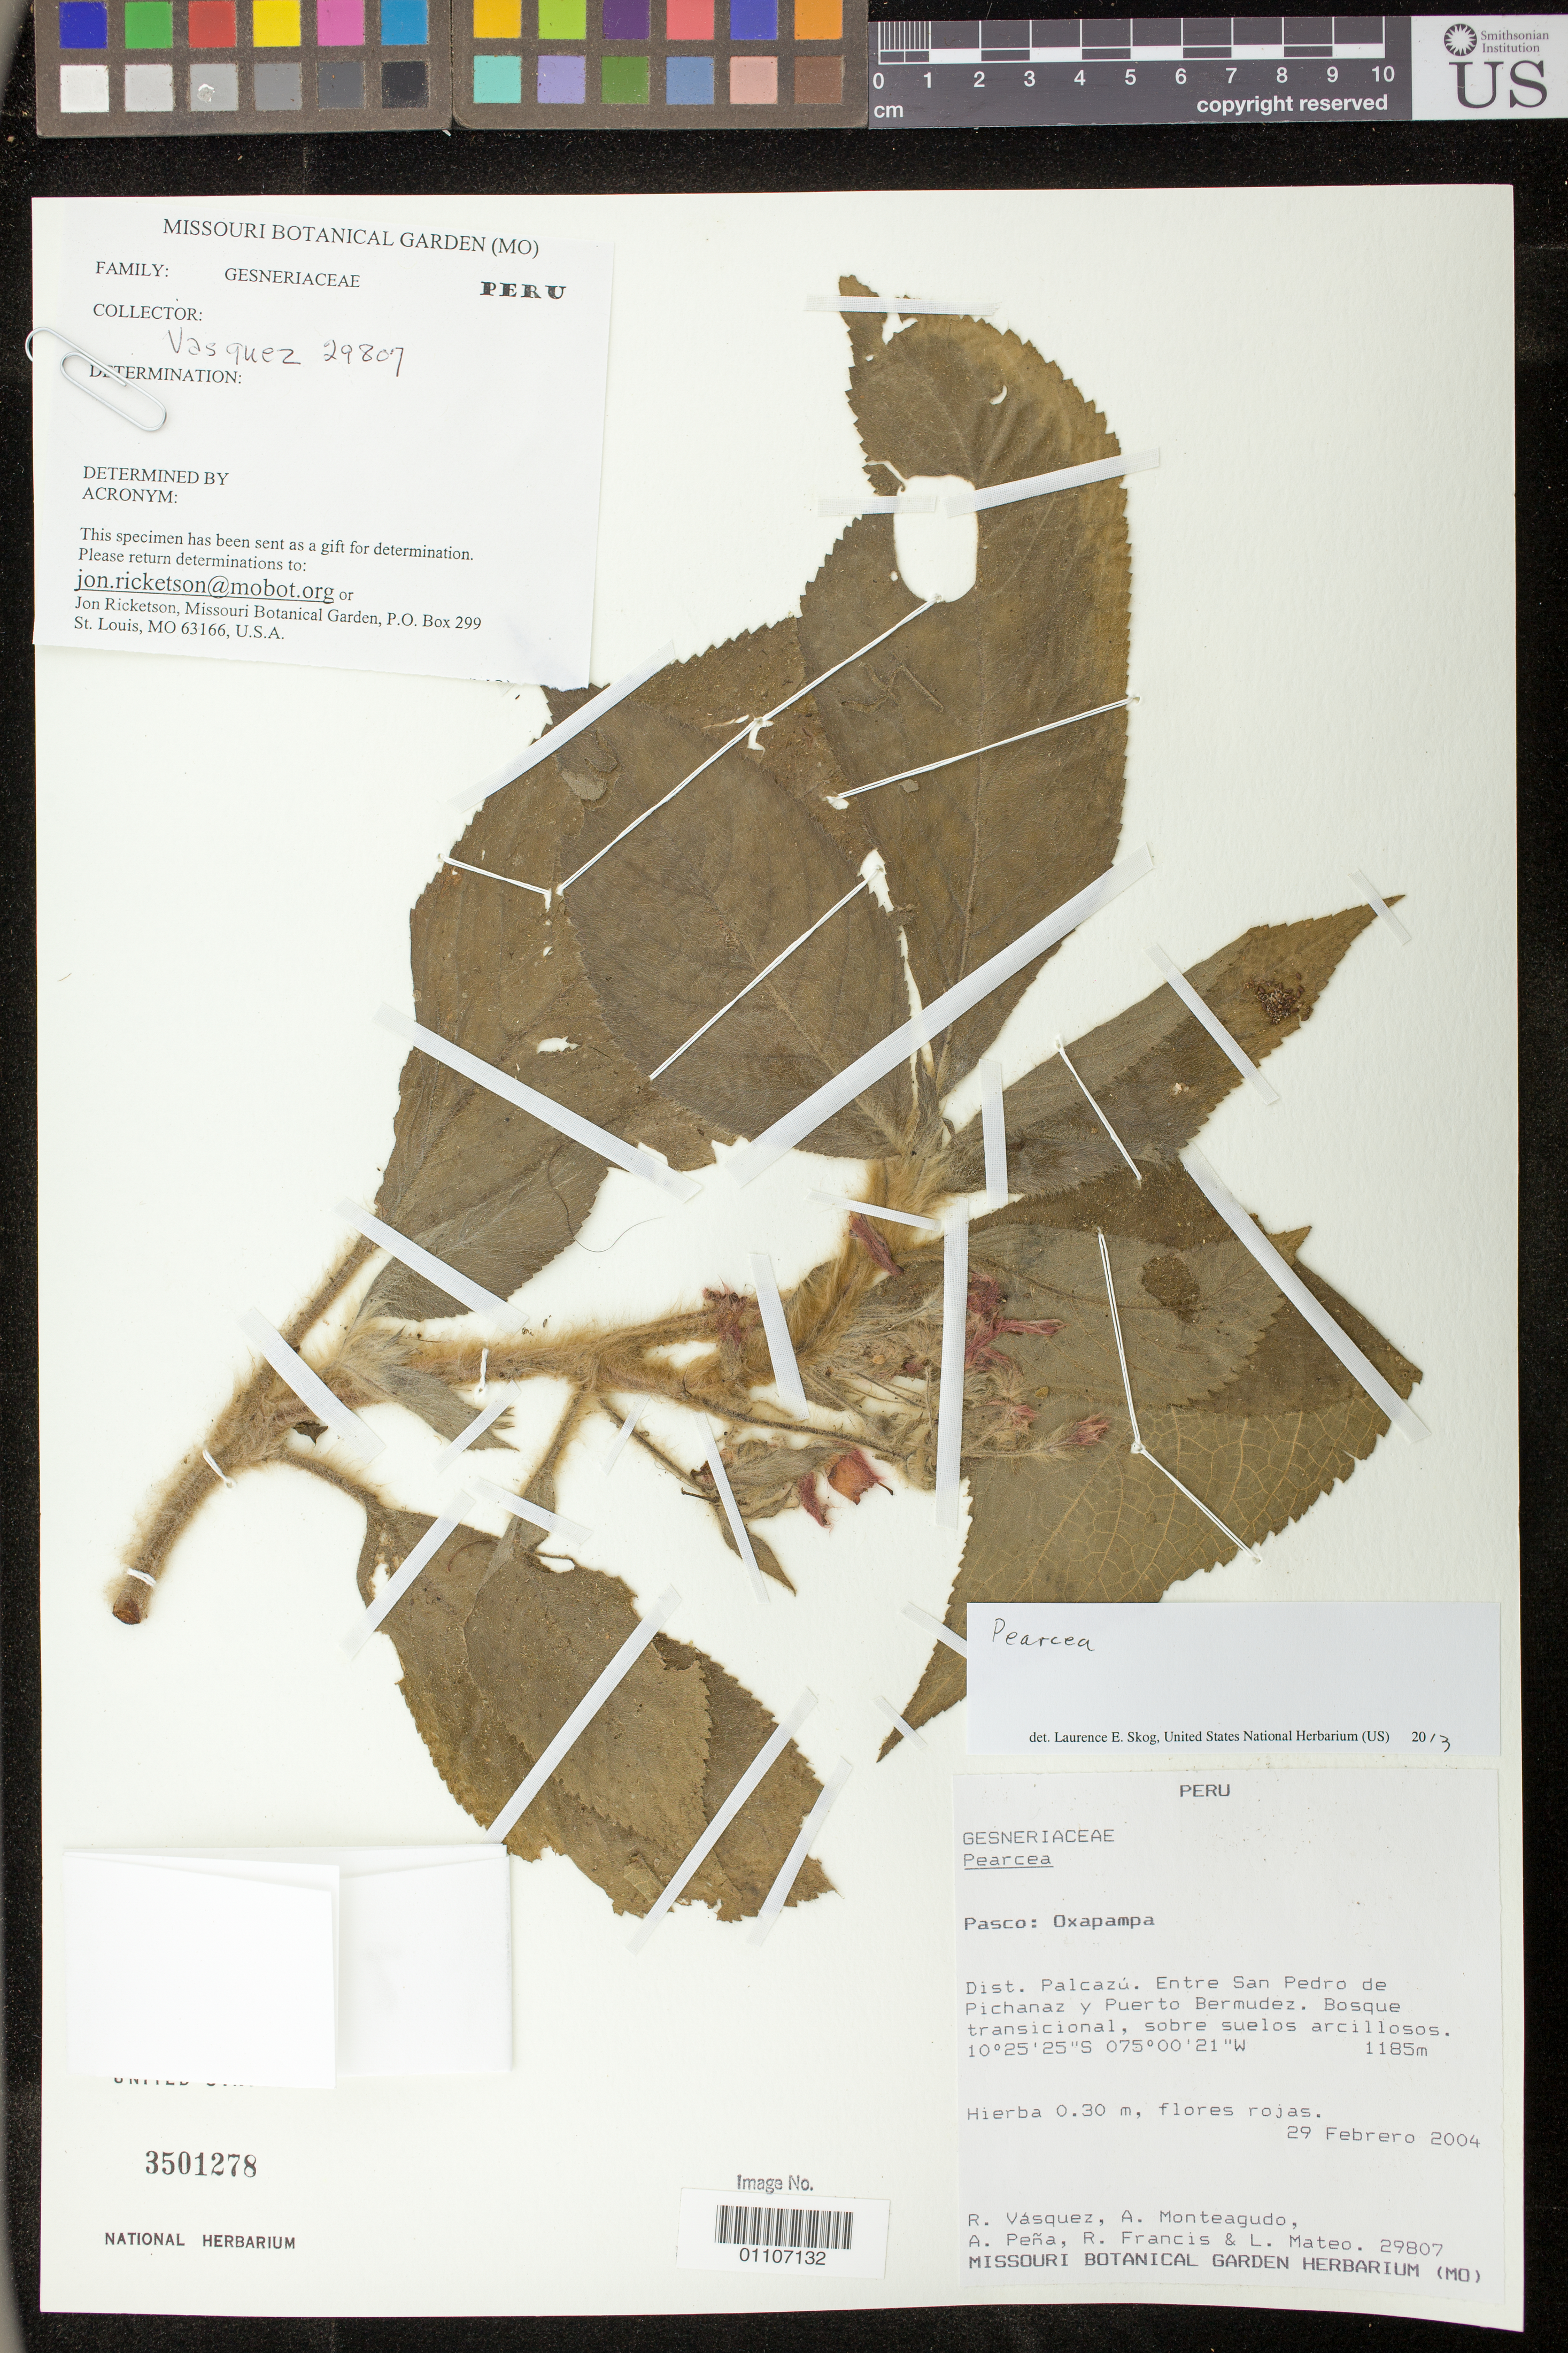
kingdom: Plantae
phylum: Tracheophyta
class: Magnoliopsida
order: Lamiales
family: Gesneriaceae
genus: Pearcea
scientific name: Pearcea sp.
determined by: Skog, Laurence E.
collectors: R. Vásquez, A. Monteagudo, A. Pena, R. Francis & L. Mateo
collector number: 29807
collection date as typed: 29 Feb 2004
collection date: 2004-02-29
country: Peru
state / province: Pasco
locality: Oxapampa: Distrito Palcazu. Entre San Pedro de Pichanaz y Puerto Bermudez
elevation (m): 1185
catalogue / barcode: US 3501278